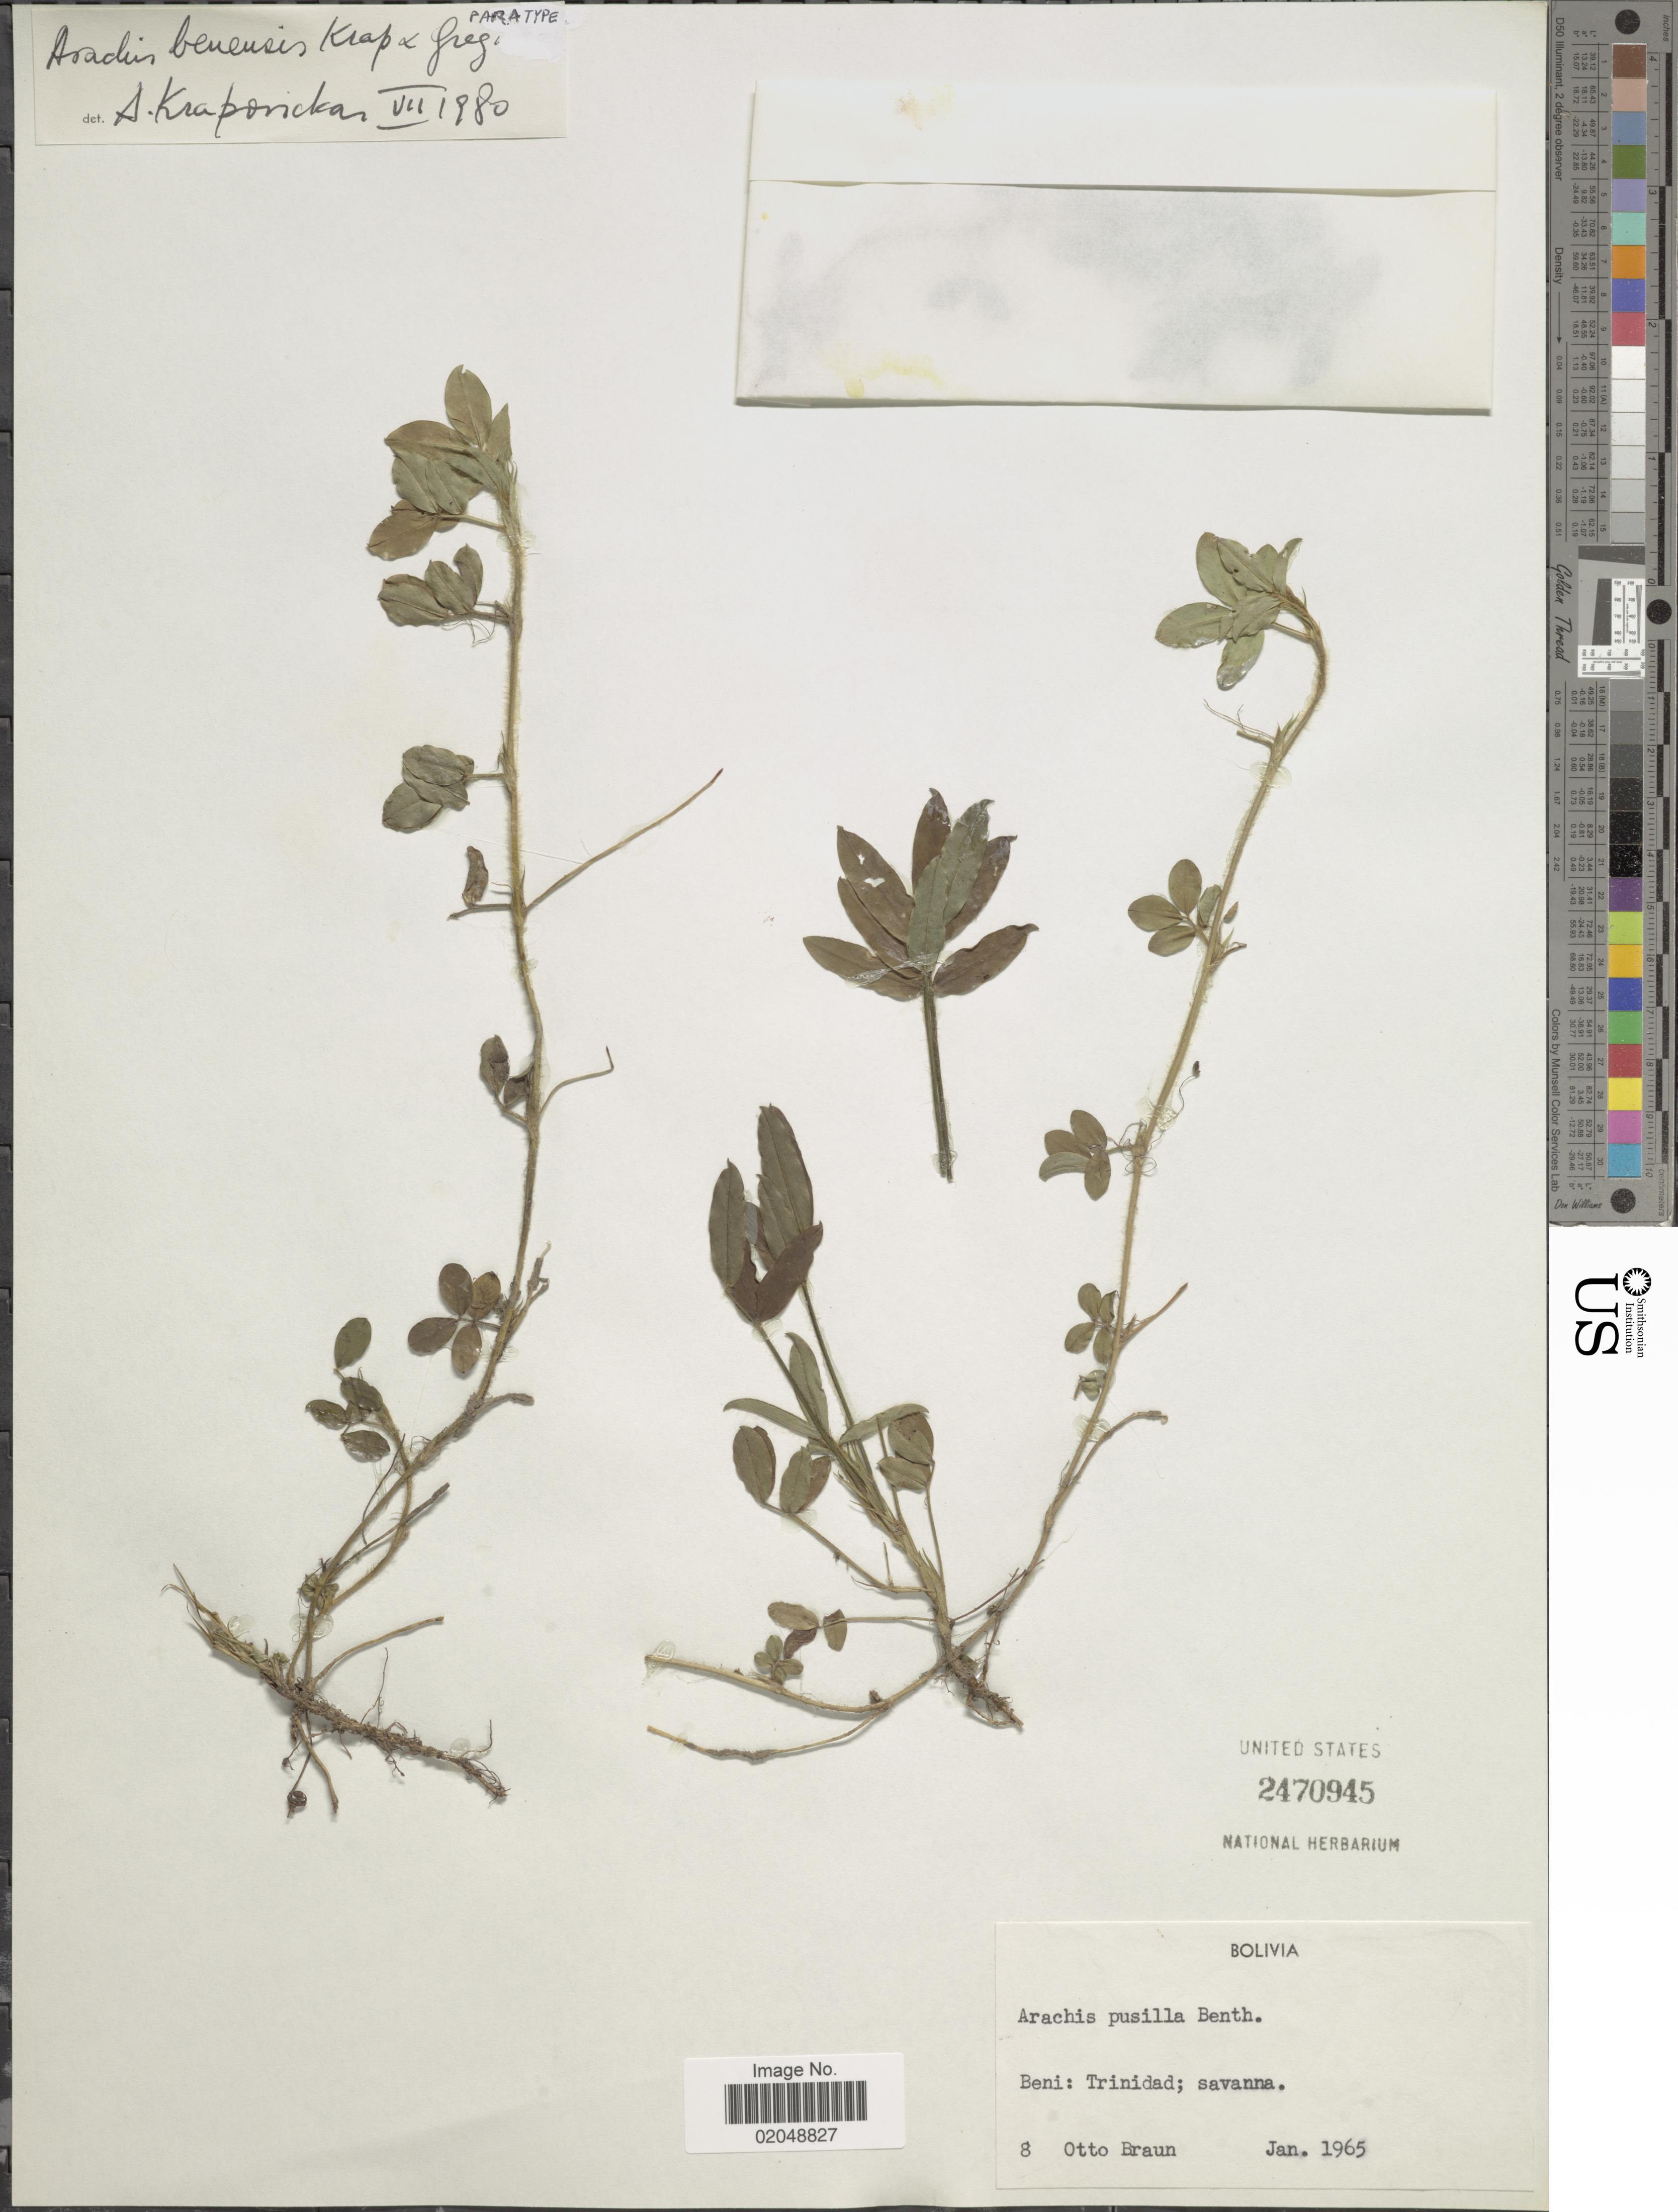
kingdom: Plantae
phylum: Tracheophyta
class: Magnoliopsida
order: Fabales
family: Fabaceae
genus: Arachis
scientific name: Arachis benensis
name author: Krapov. & W.C. Greg.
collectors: O. Braun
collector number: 8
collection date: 1965-01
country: Bolivia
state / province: Beni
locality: Trinidad; savanna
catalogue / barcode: US 2470945